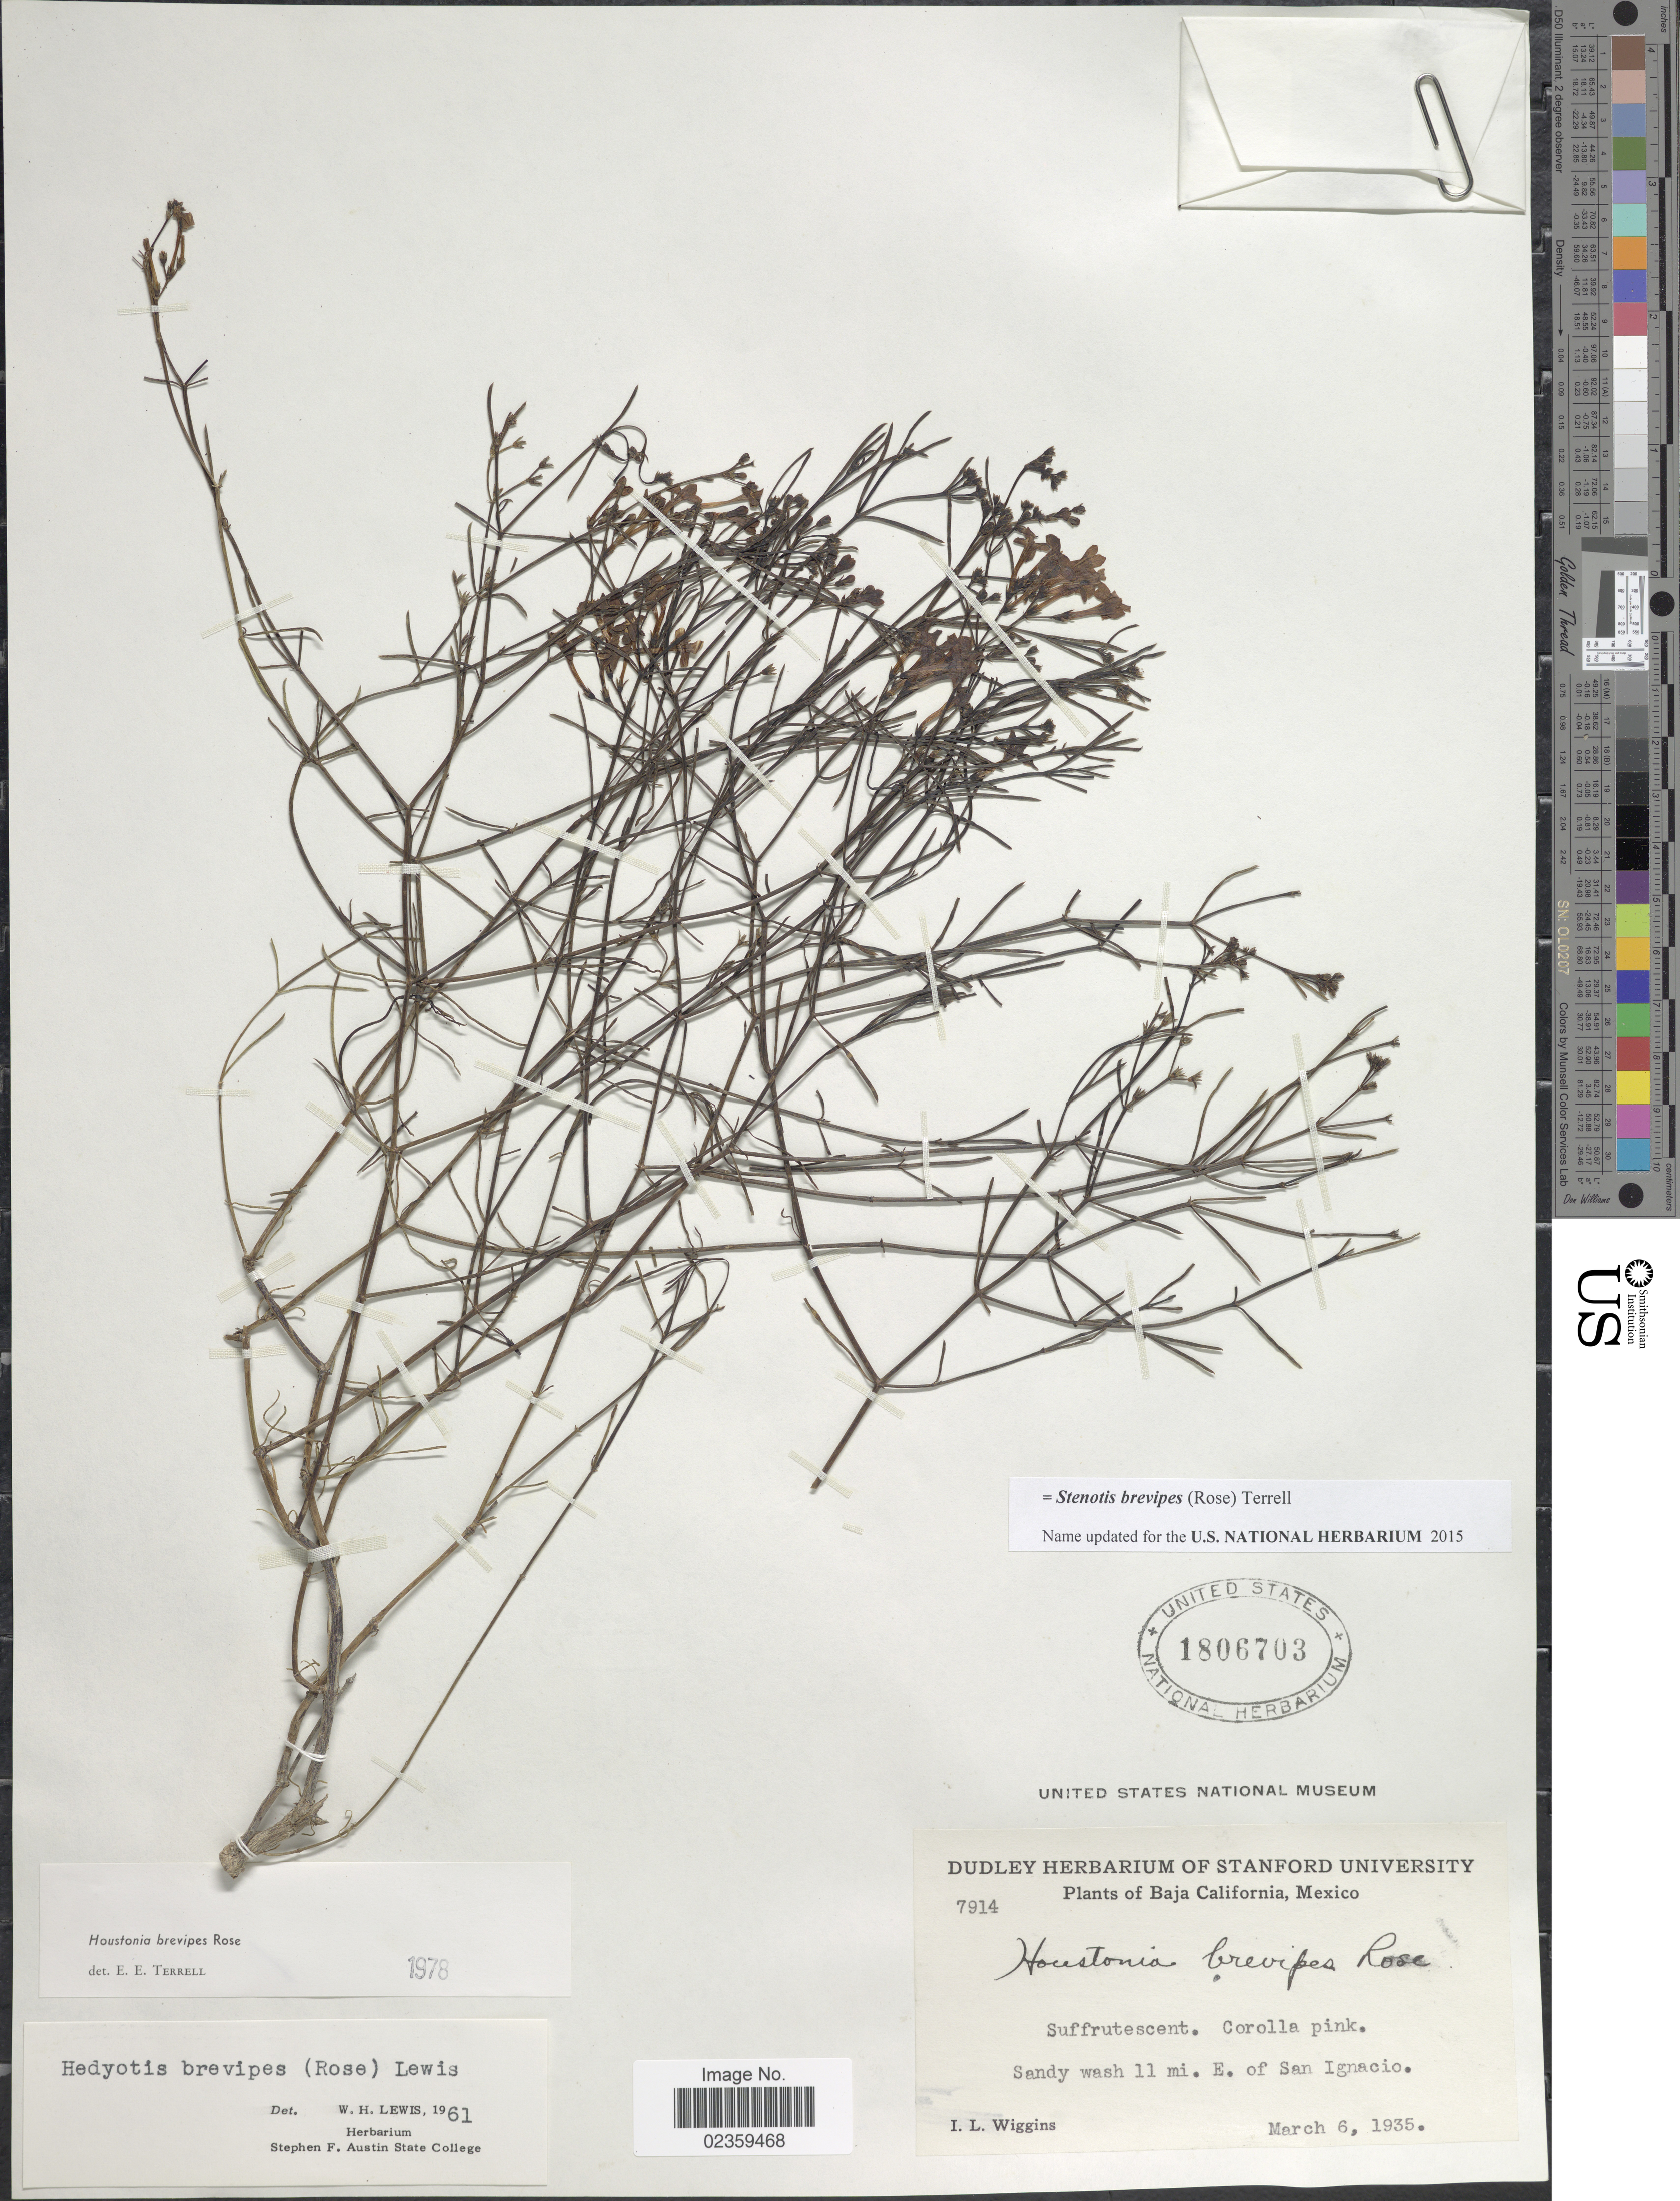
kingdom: Plantae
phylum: Tracheophyta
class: Magnoliopsida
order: Gentianales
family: Rubiaceae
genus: Stenotis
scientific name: Stenotis brevipes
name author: (Rose) Terrell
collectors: I. L. Wiggins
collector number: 7914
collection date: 1935-03-06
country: Mexico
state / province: Baja California Sur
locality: Sandy wash 11 mi. E. of San Ignacio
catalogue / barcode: US 1806703